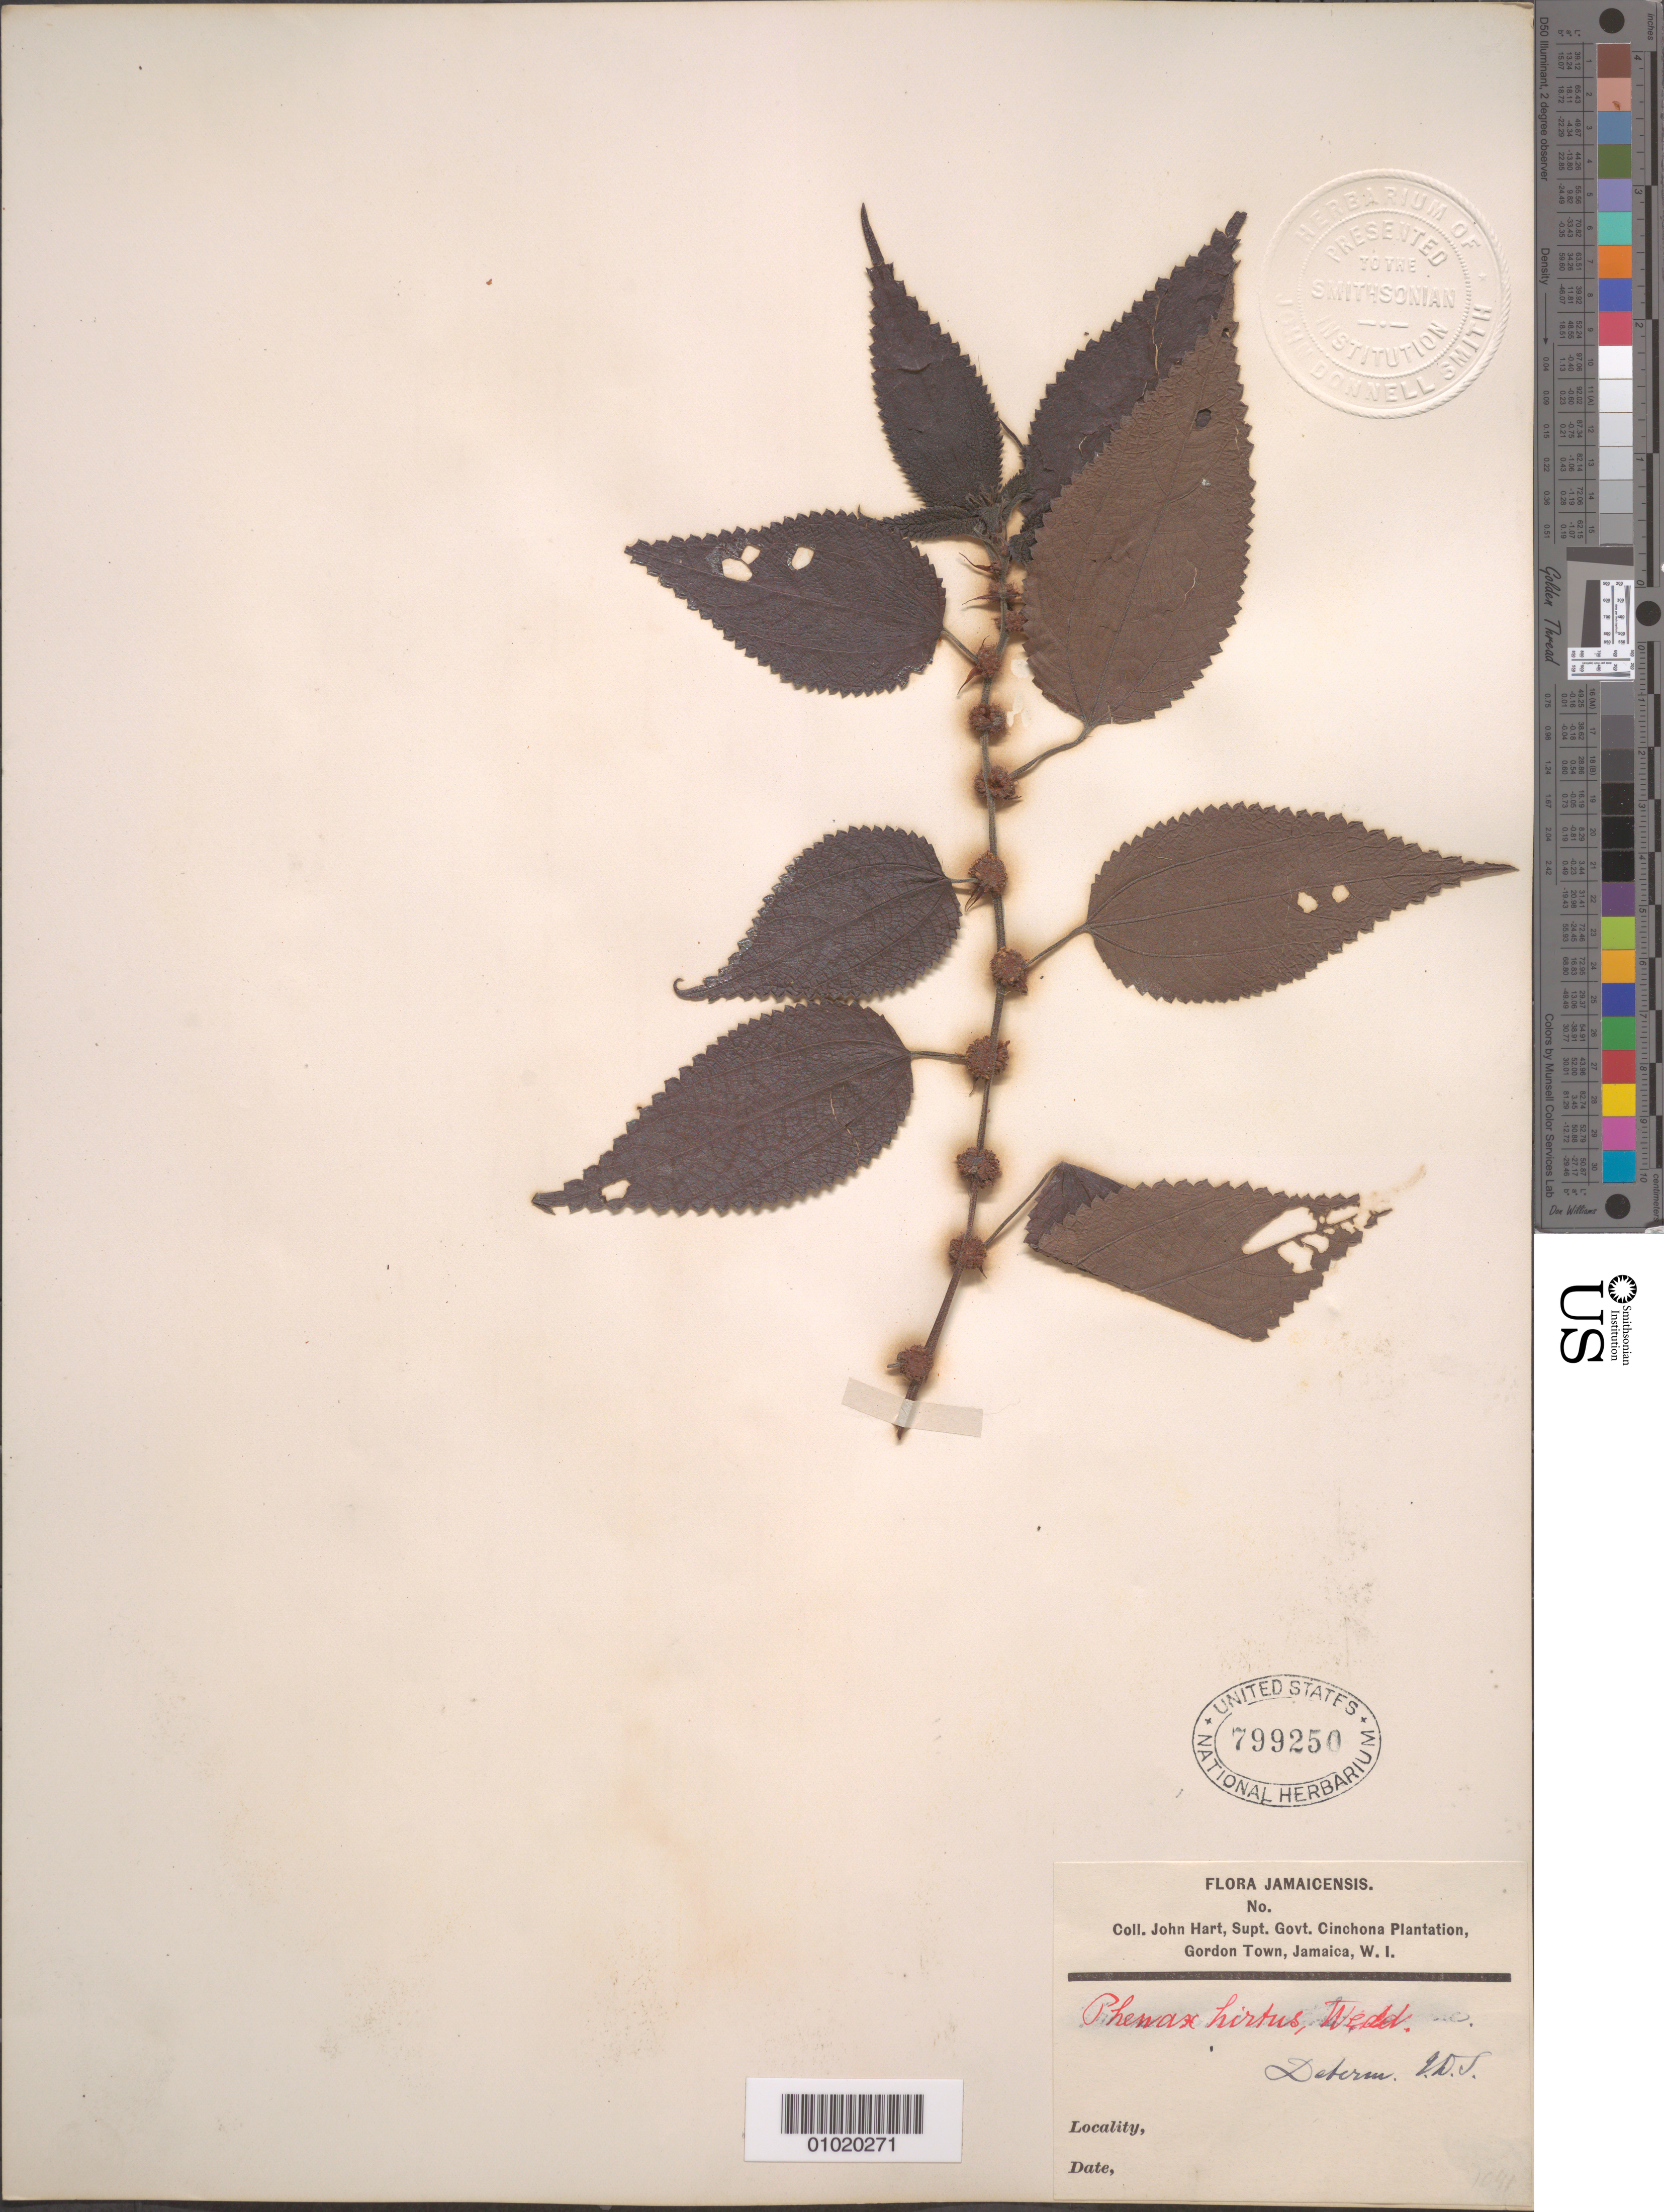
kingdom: Plantae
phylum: Tracheophyta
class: Magnoliopsida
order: Rosales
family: Urticaceae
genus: Phenax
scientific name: Phenax hirtus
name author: (Sw.) Wedd.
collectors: J. Hart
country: Jamaica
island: Jamaica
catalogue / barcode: US 799250